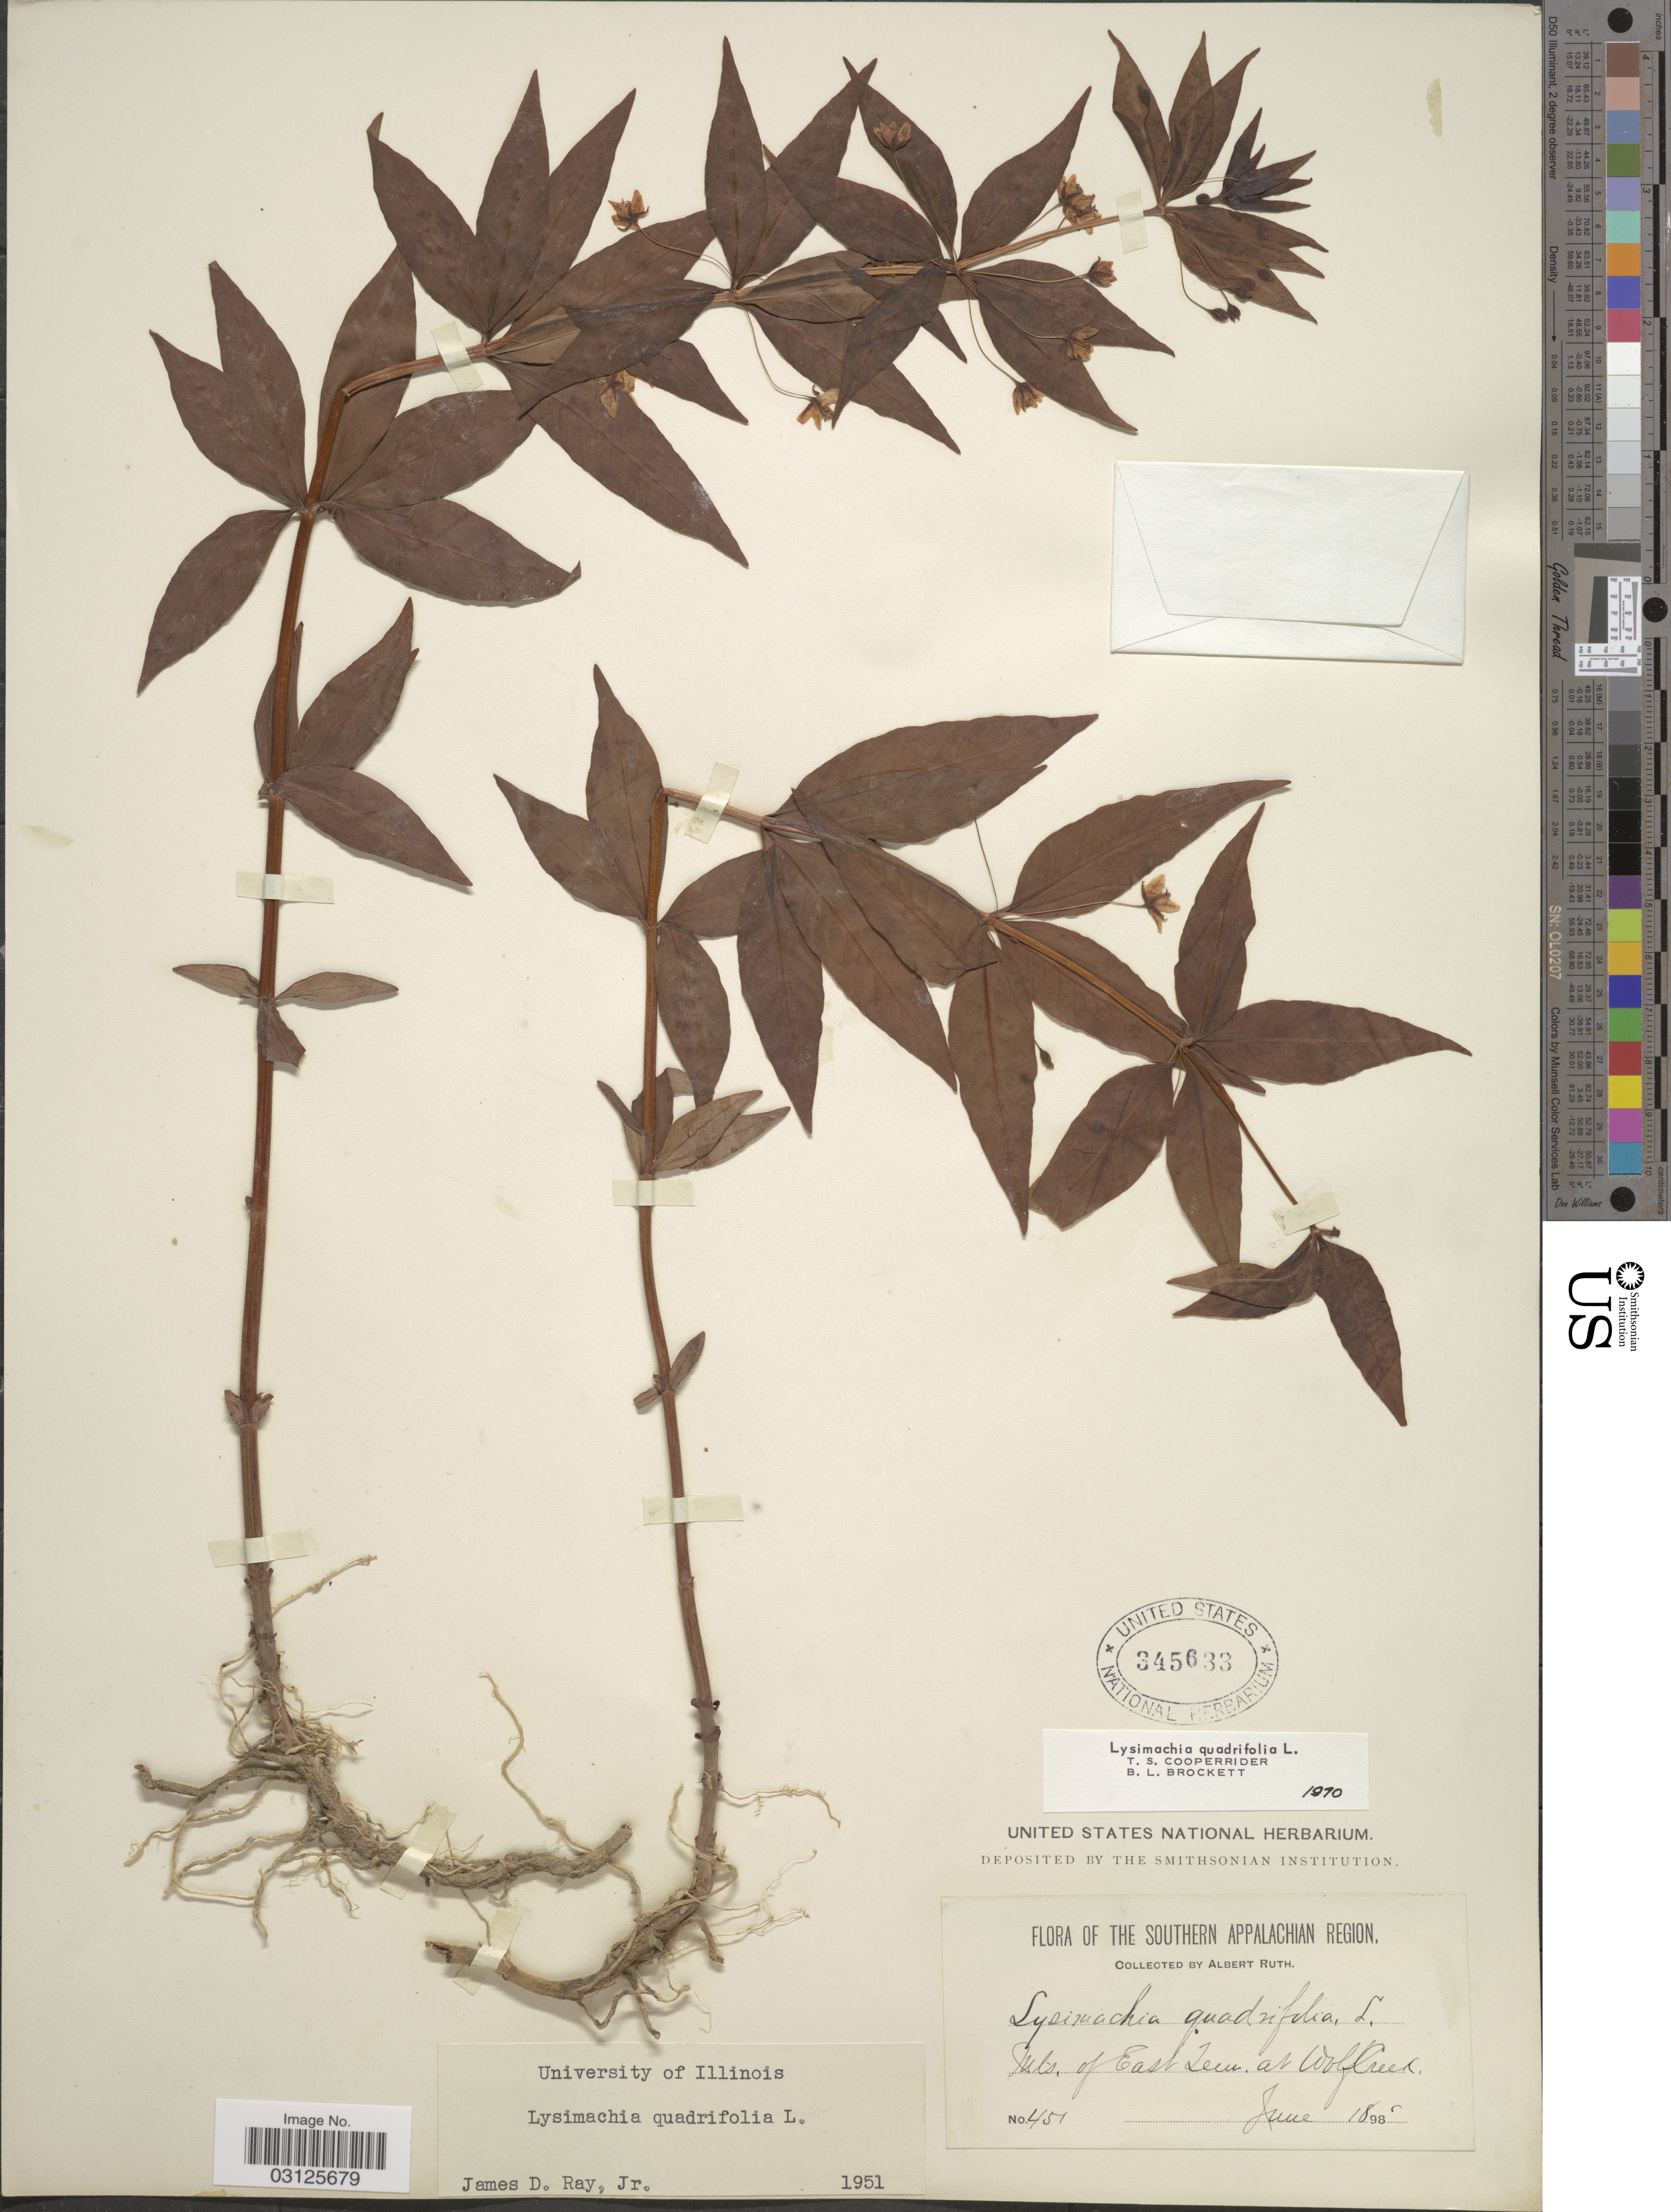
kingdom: Plantae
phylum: Tracheophyta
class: Magnoliopsida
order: Ericales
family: Primulaceae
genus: Lysimachia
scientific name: Lysimachia quadrifolia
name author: L.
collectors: A. Ruth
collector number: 451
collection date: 1898-06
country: United States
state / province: Tennessee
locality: The Southern Appalachian Region, Mts. of East Tenn. at Wolfcreek.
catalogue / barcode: US 345633